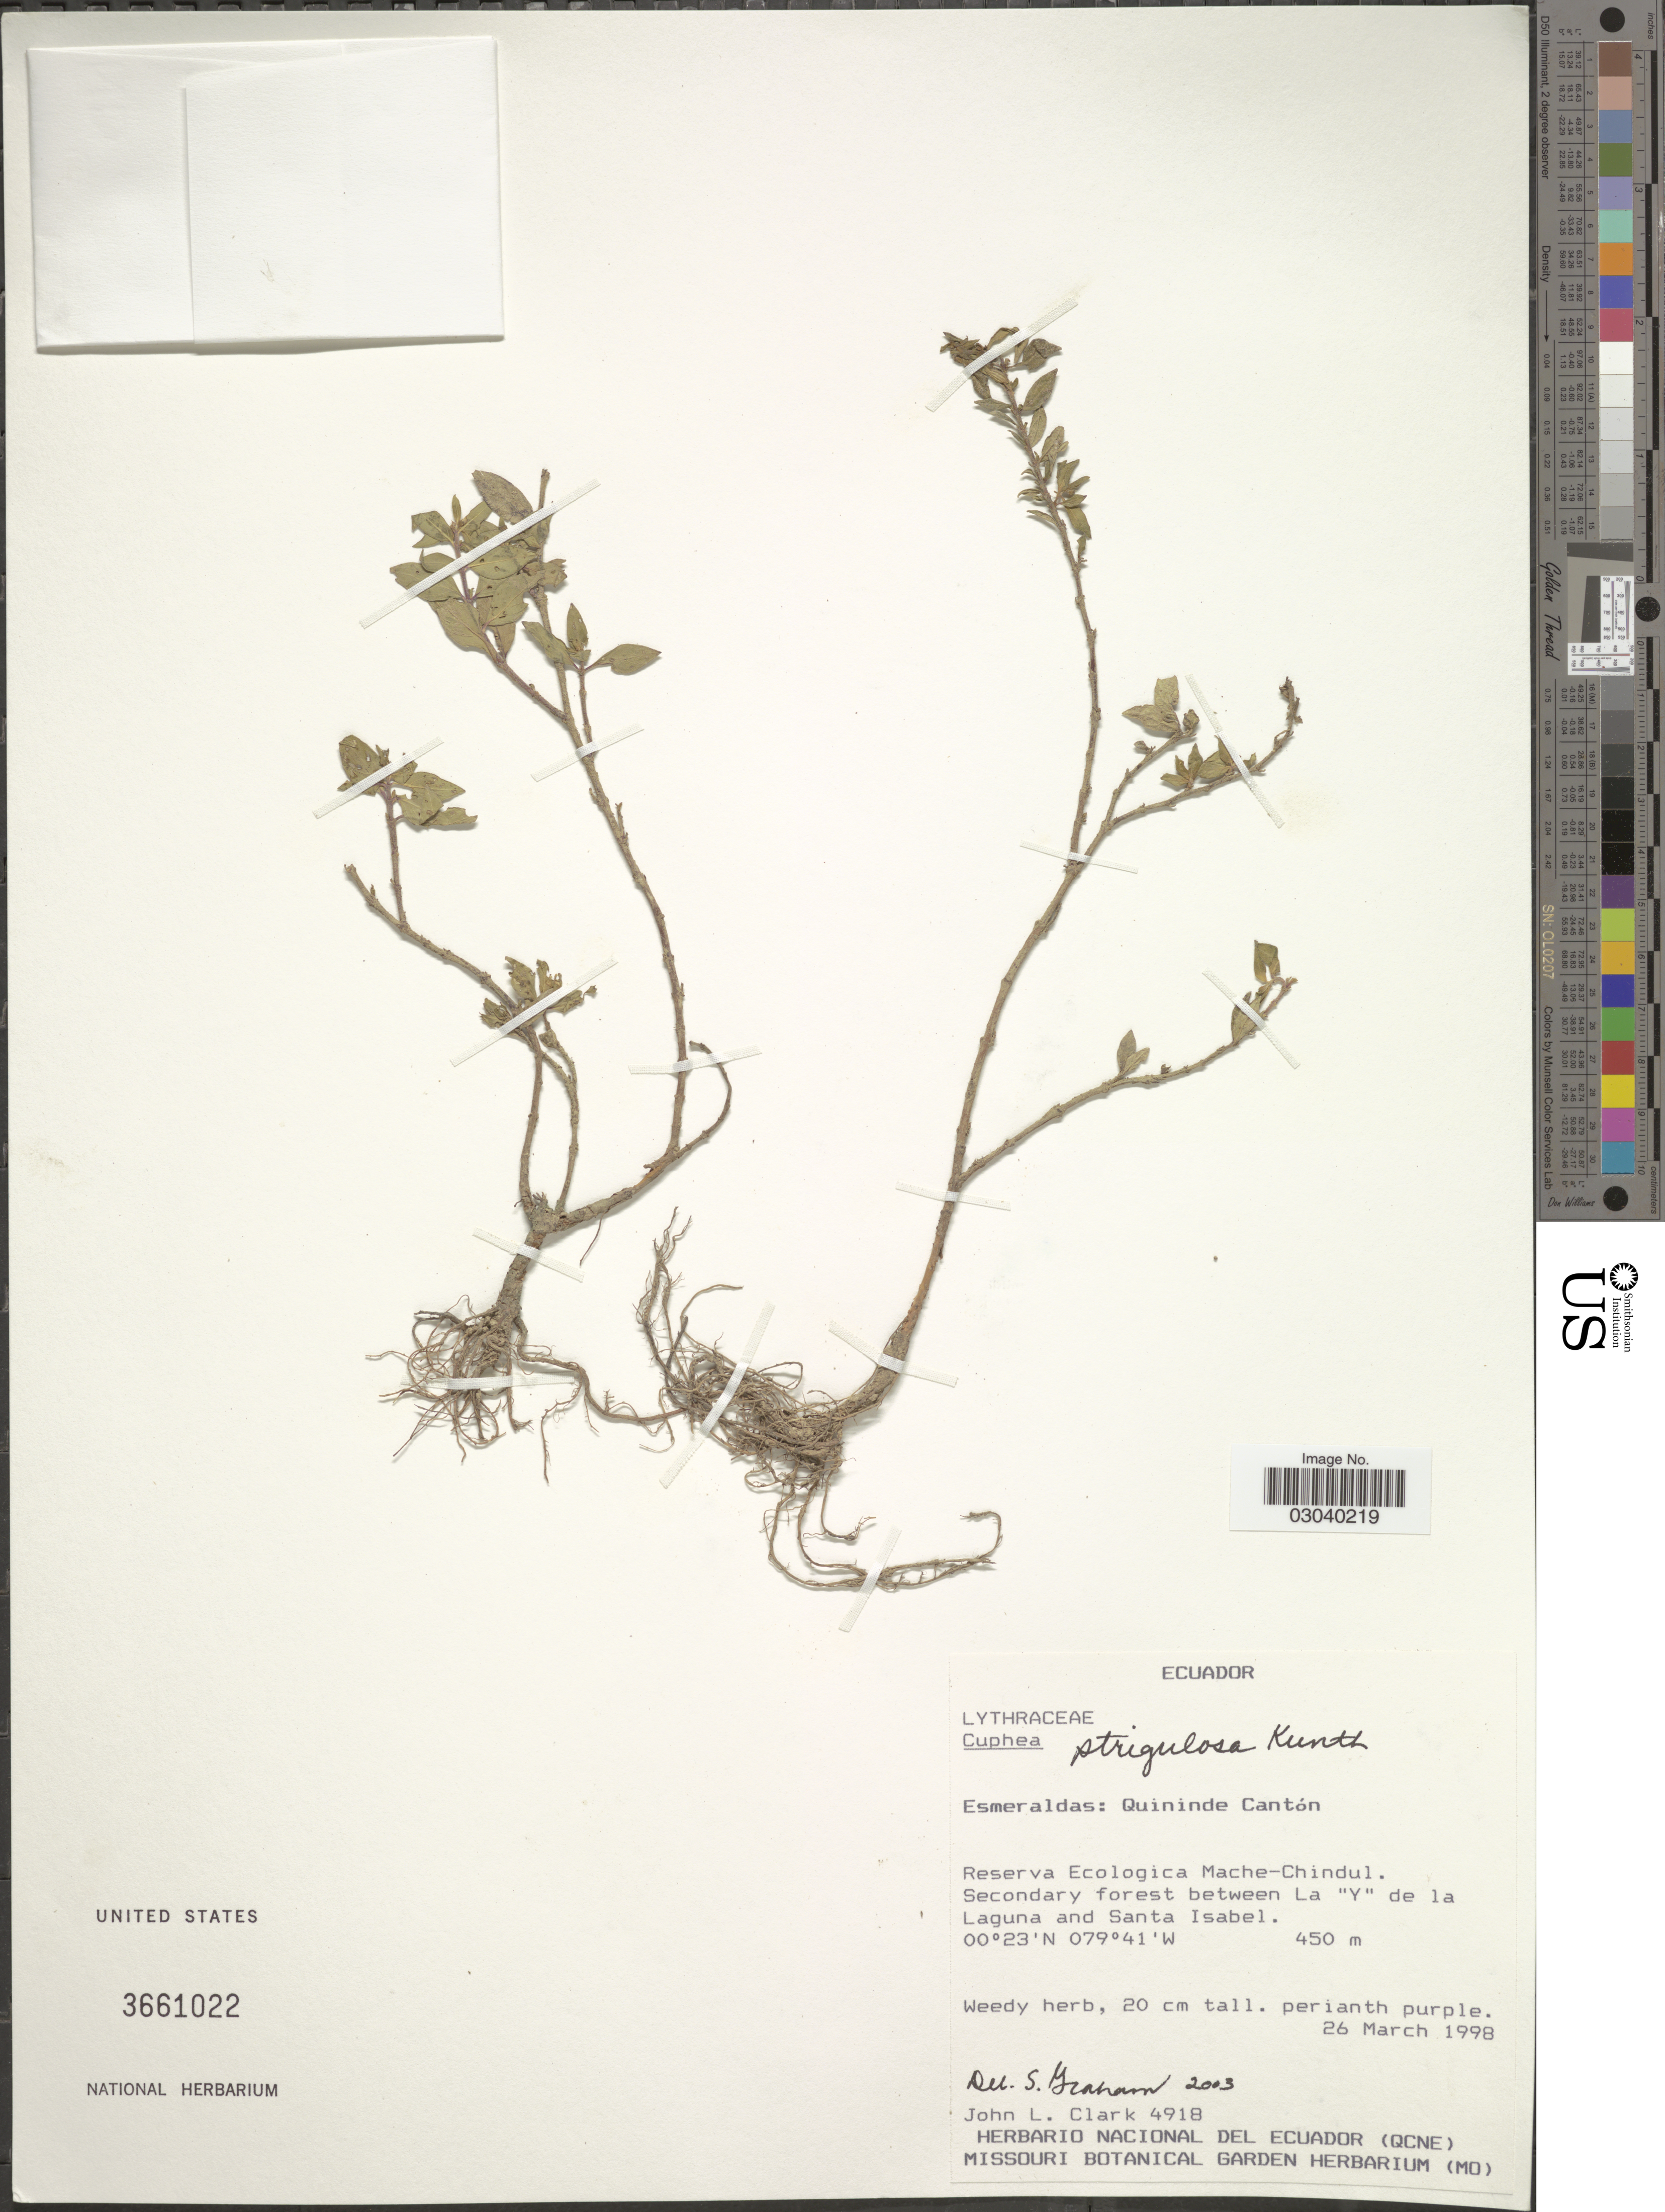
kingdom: Plantae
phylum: Tracheophyta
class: Magnoliopsida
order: Myrtales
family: Lythraceae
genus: Cuphea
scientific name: Cuphea strigulosa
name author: Kunth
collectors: J. L. Clark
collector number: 4918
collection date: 1998-03-26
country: Ecuador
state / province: Esmeraldas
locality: Quininde Cantón, Reserva Ecologica Mache-Chindul. Secondary forest between La "Y" de la Laguna and Santa Isabel.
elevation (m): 450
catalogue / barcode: US 3661022